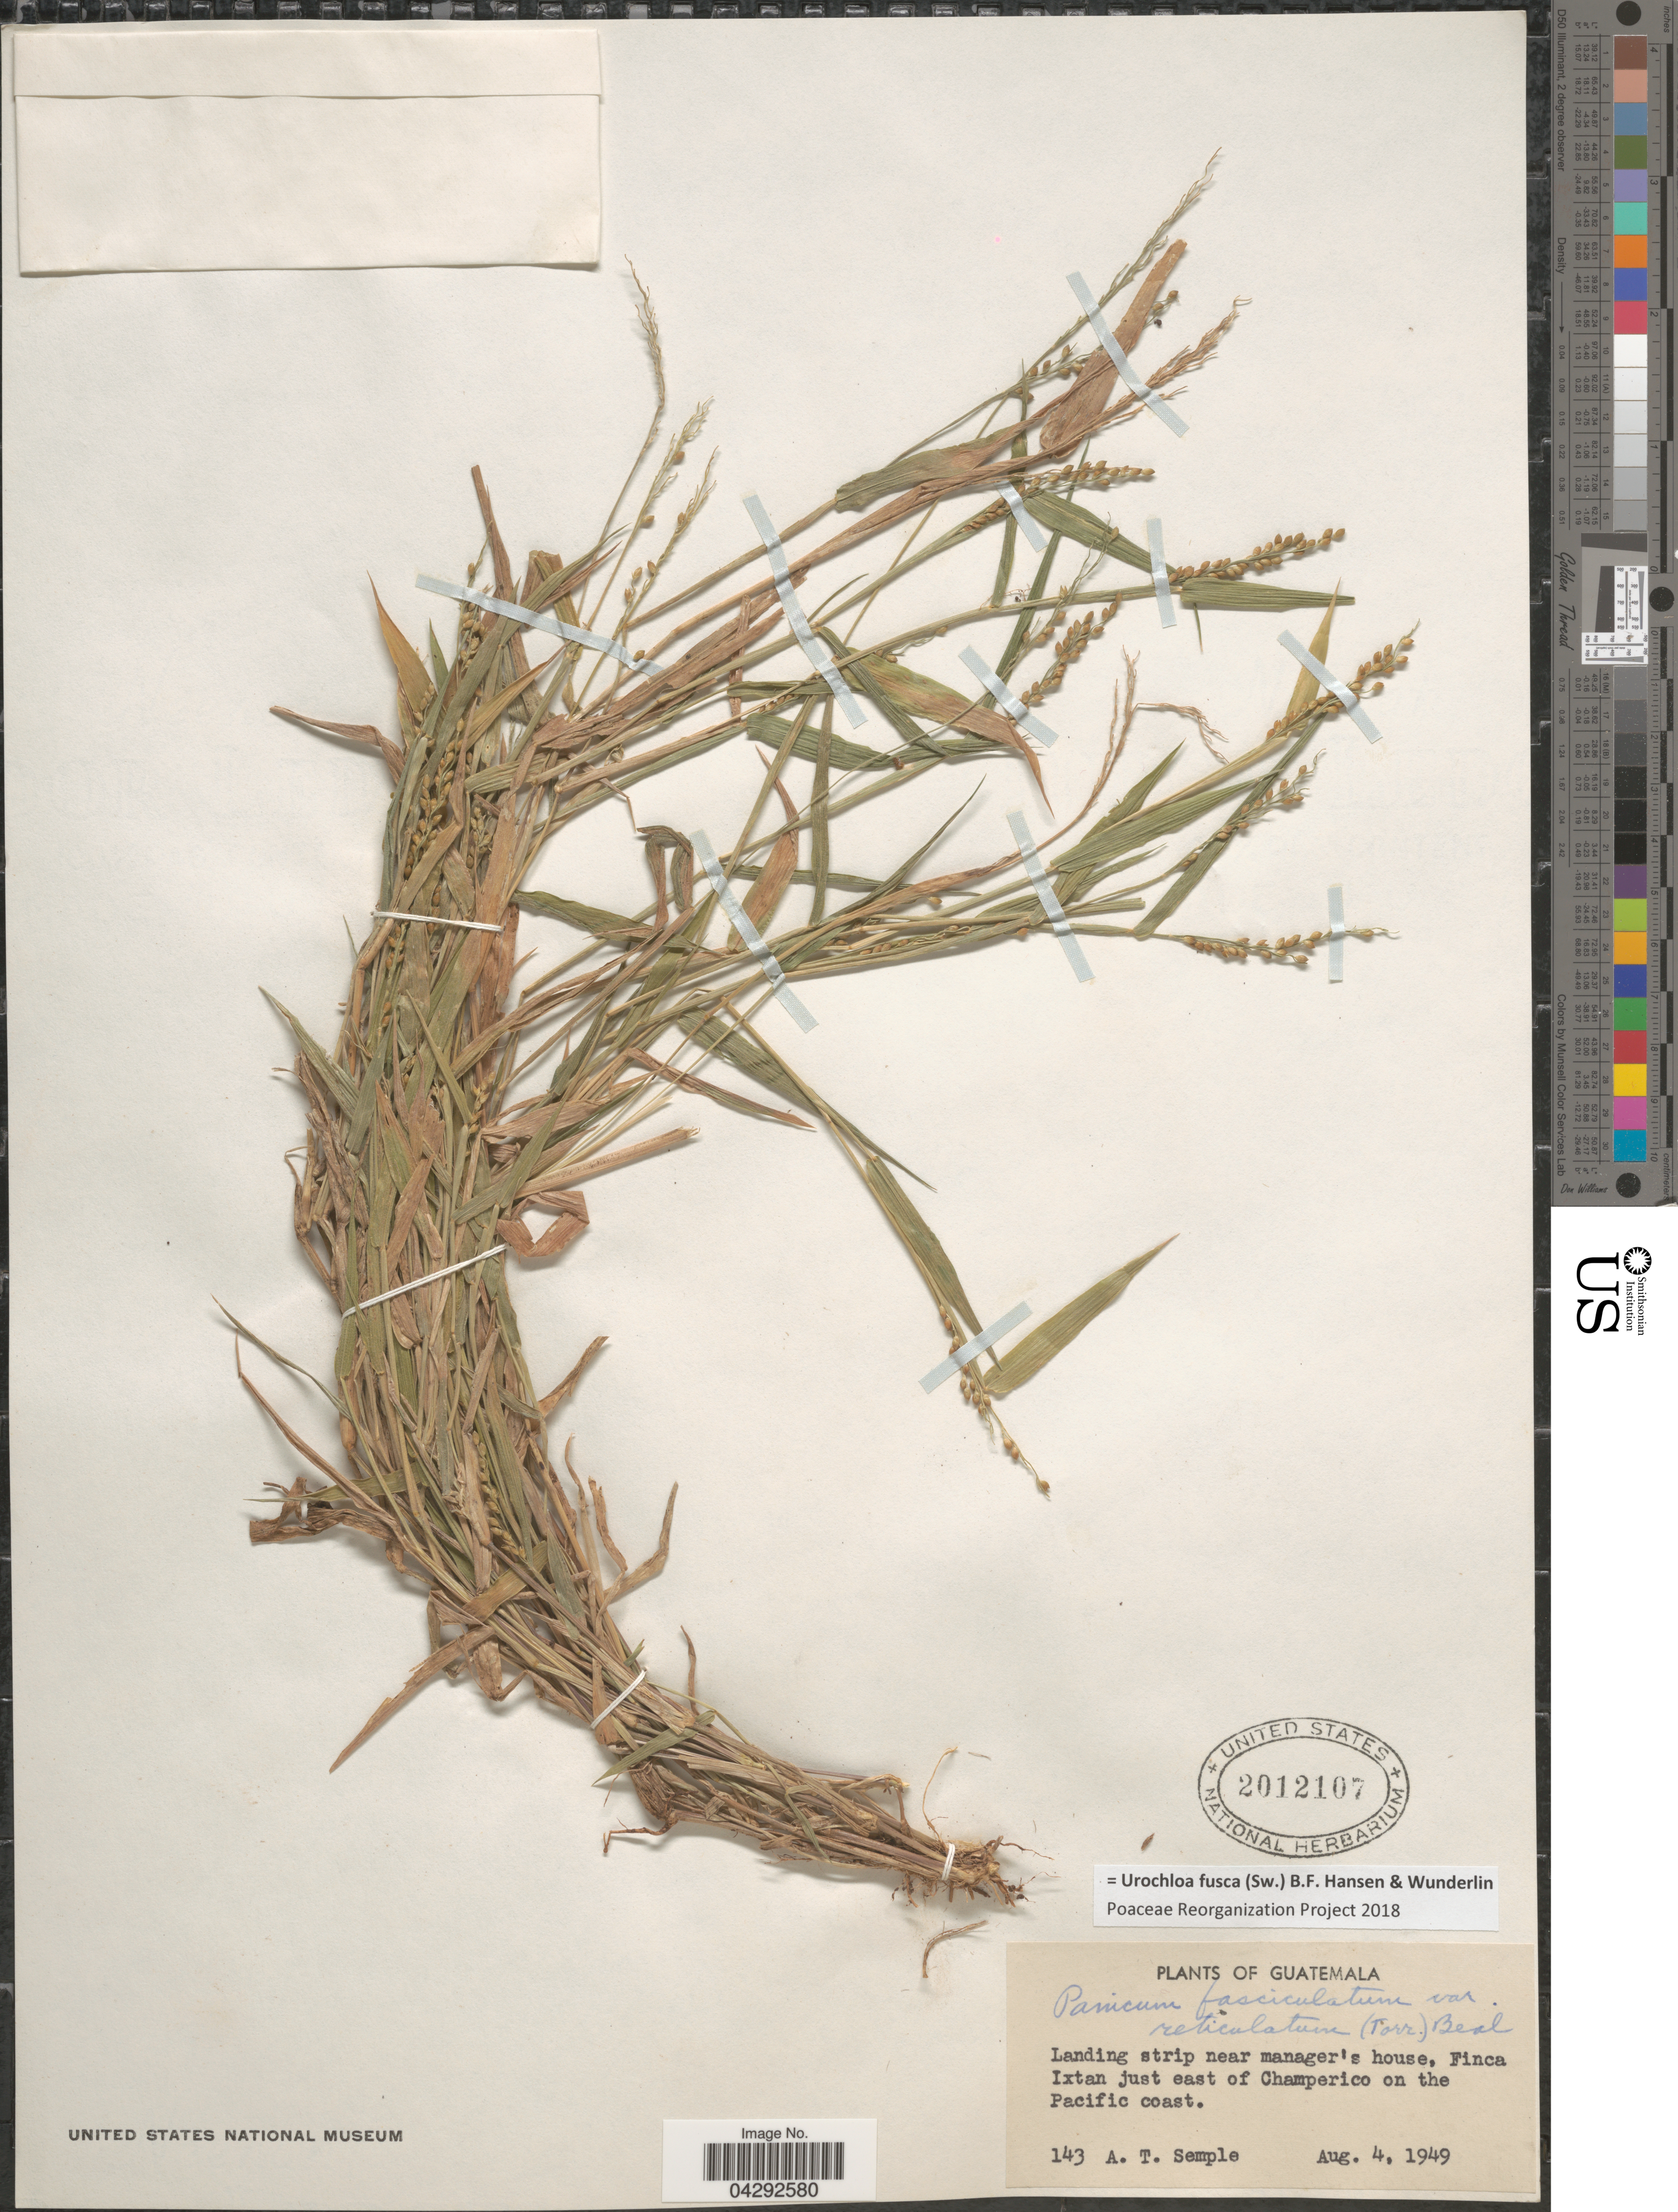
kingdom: Plantae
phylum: Tracheophyta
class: Liliopsida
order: Poales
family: Poaceae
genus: Urochloa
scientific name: Urochloa fusca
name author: (Sw.) B.F. Hansen & Wunderlin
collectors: A. Semple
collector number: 143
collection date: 1949-08-04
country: Guatemala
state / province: Guatemala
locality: Landing strip near manager's house, Finca Ixtan just east of Champerico on the Pacific coast.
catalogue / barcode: US 2012107